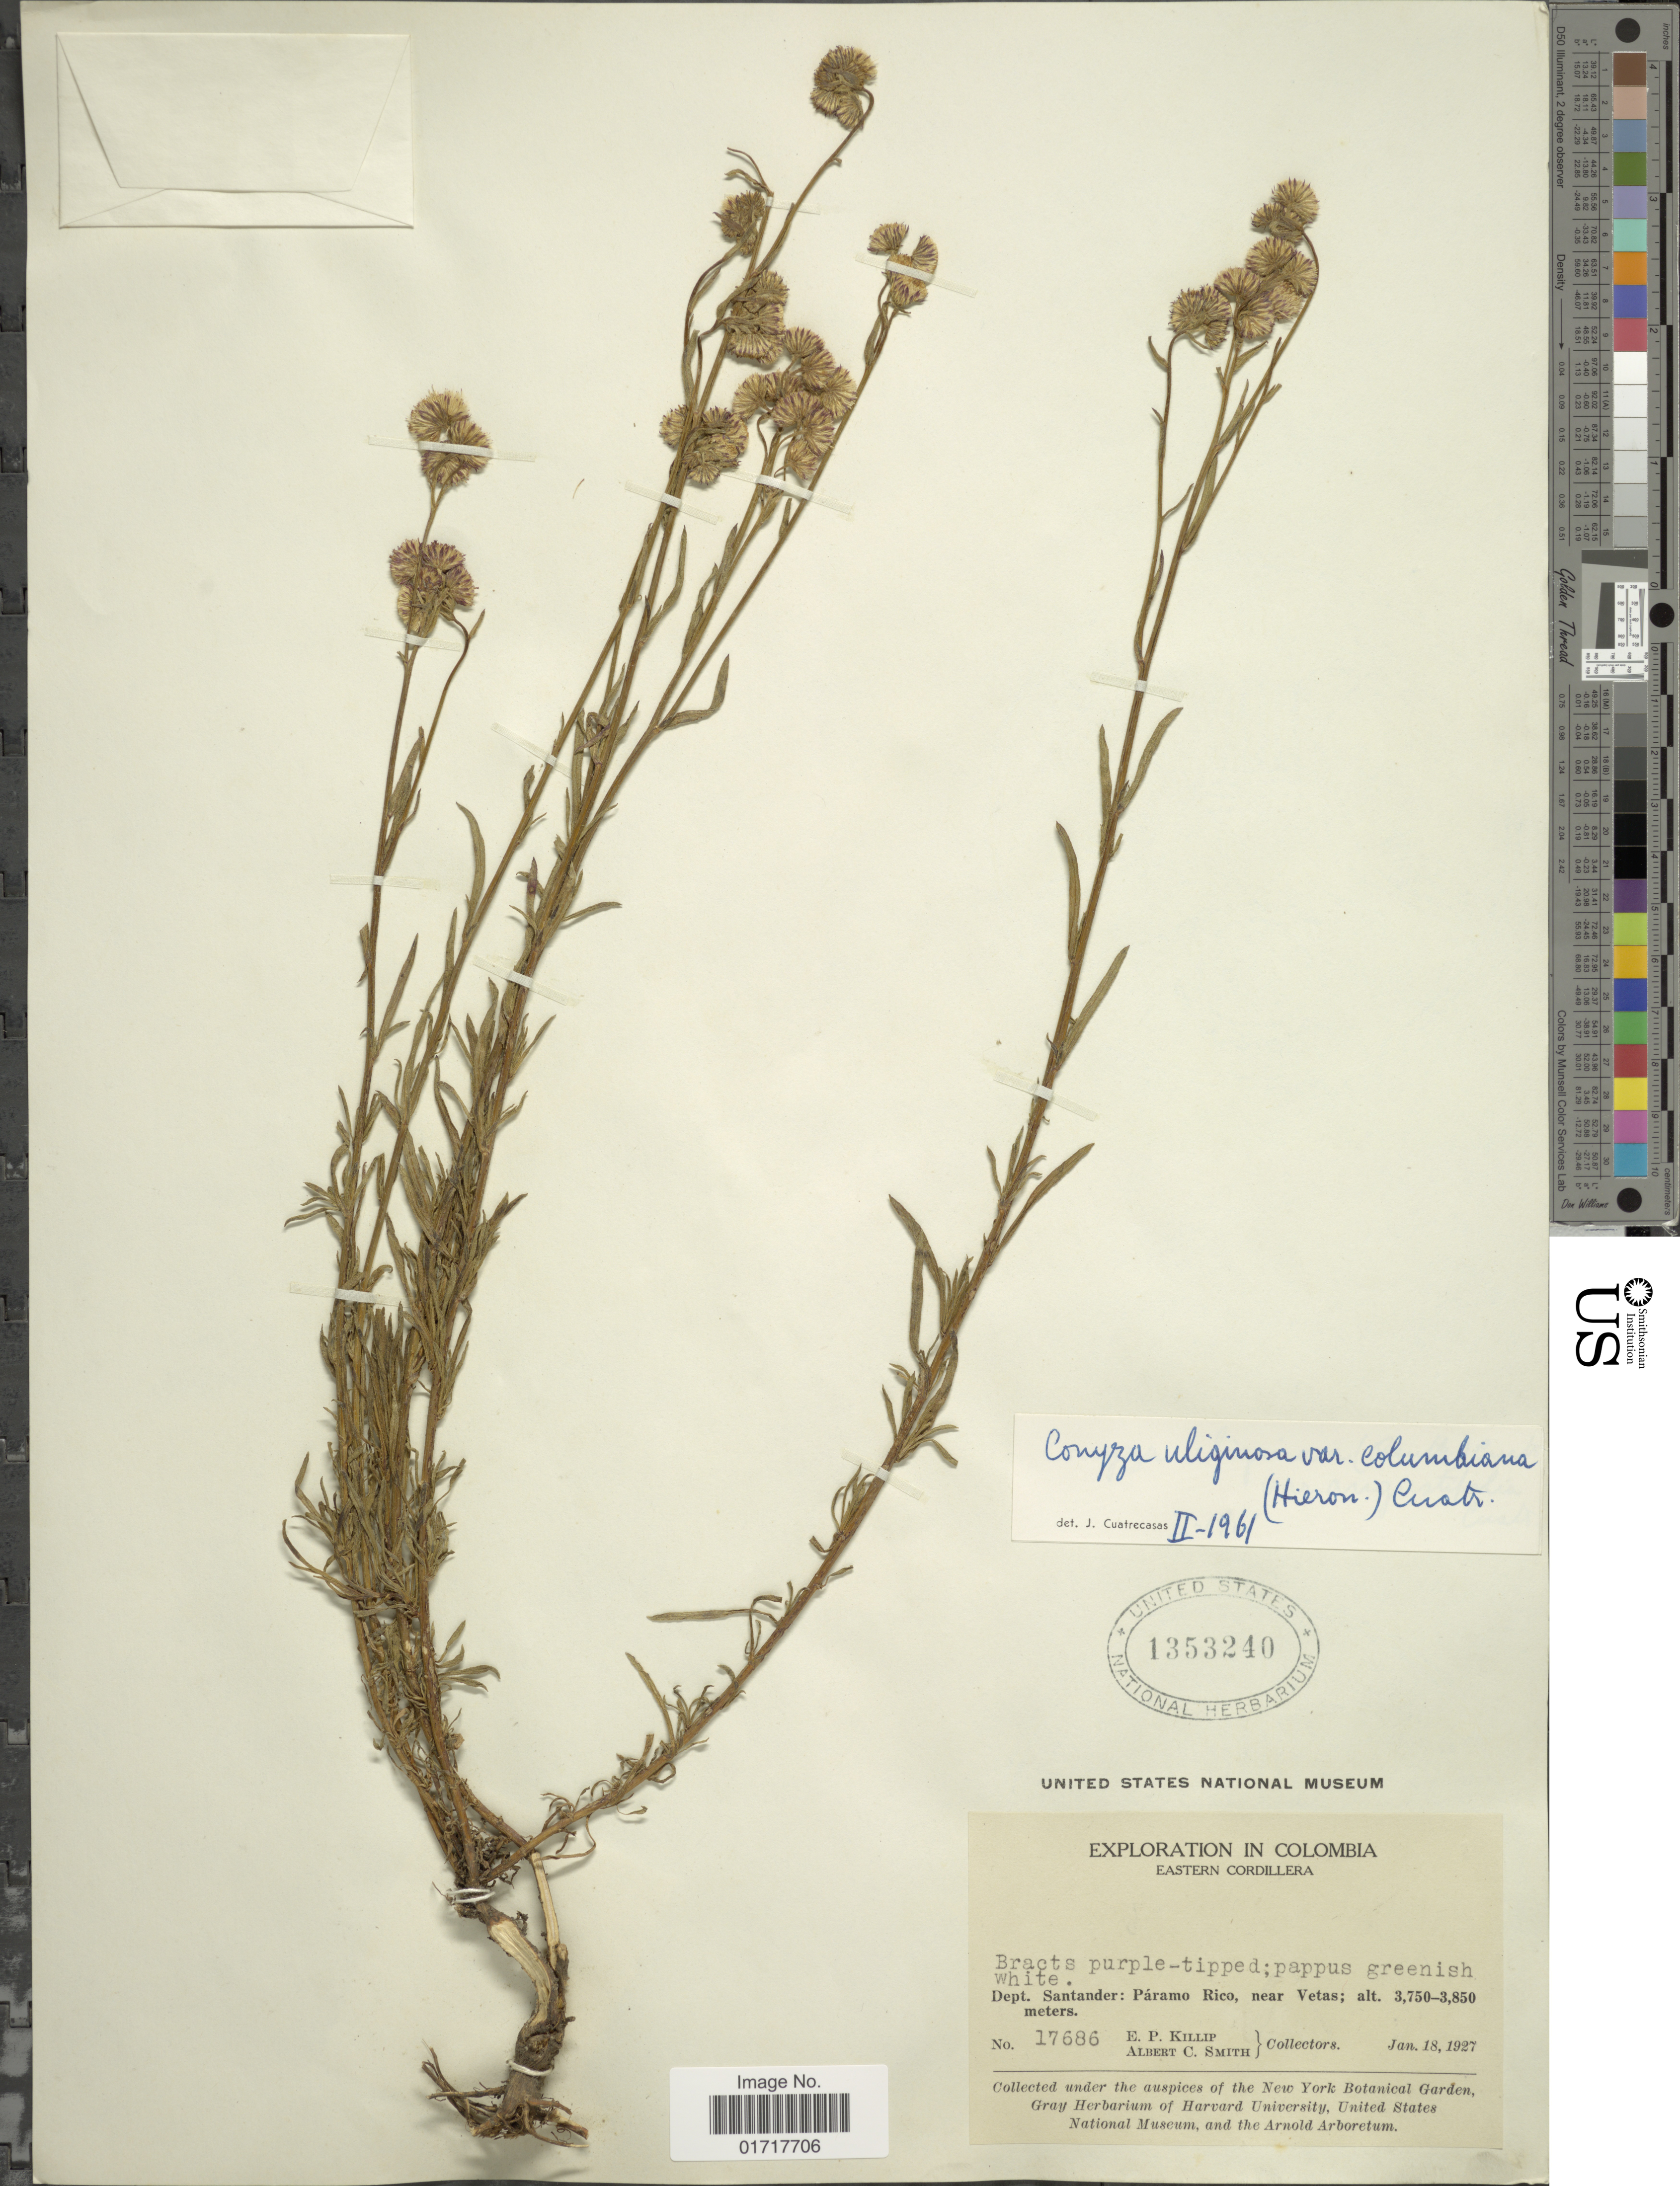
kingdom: Plantae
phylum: Tracheophyta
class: Magnoliopsida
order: Asterales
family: Asteraceae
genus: Conyza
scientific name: Conyza uliginosa var. colimbiana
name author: (Hieron.) Cuatrec.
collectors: E. P. Killip & A. C. Smith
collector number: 17686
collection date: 1927-01-18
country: Colombia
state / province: Santander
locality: Dept. Santander: Paramo Rico, near Vetas.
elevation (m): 3750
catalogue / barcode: US 1353240